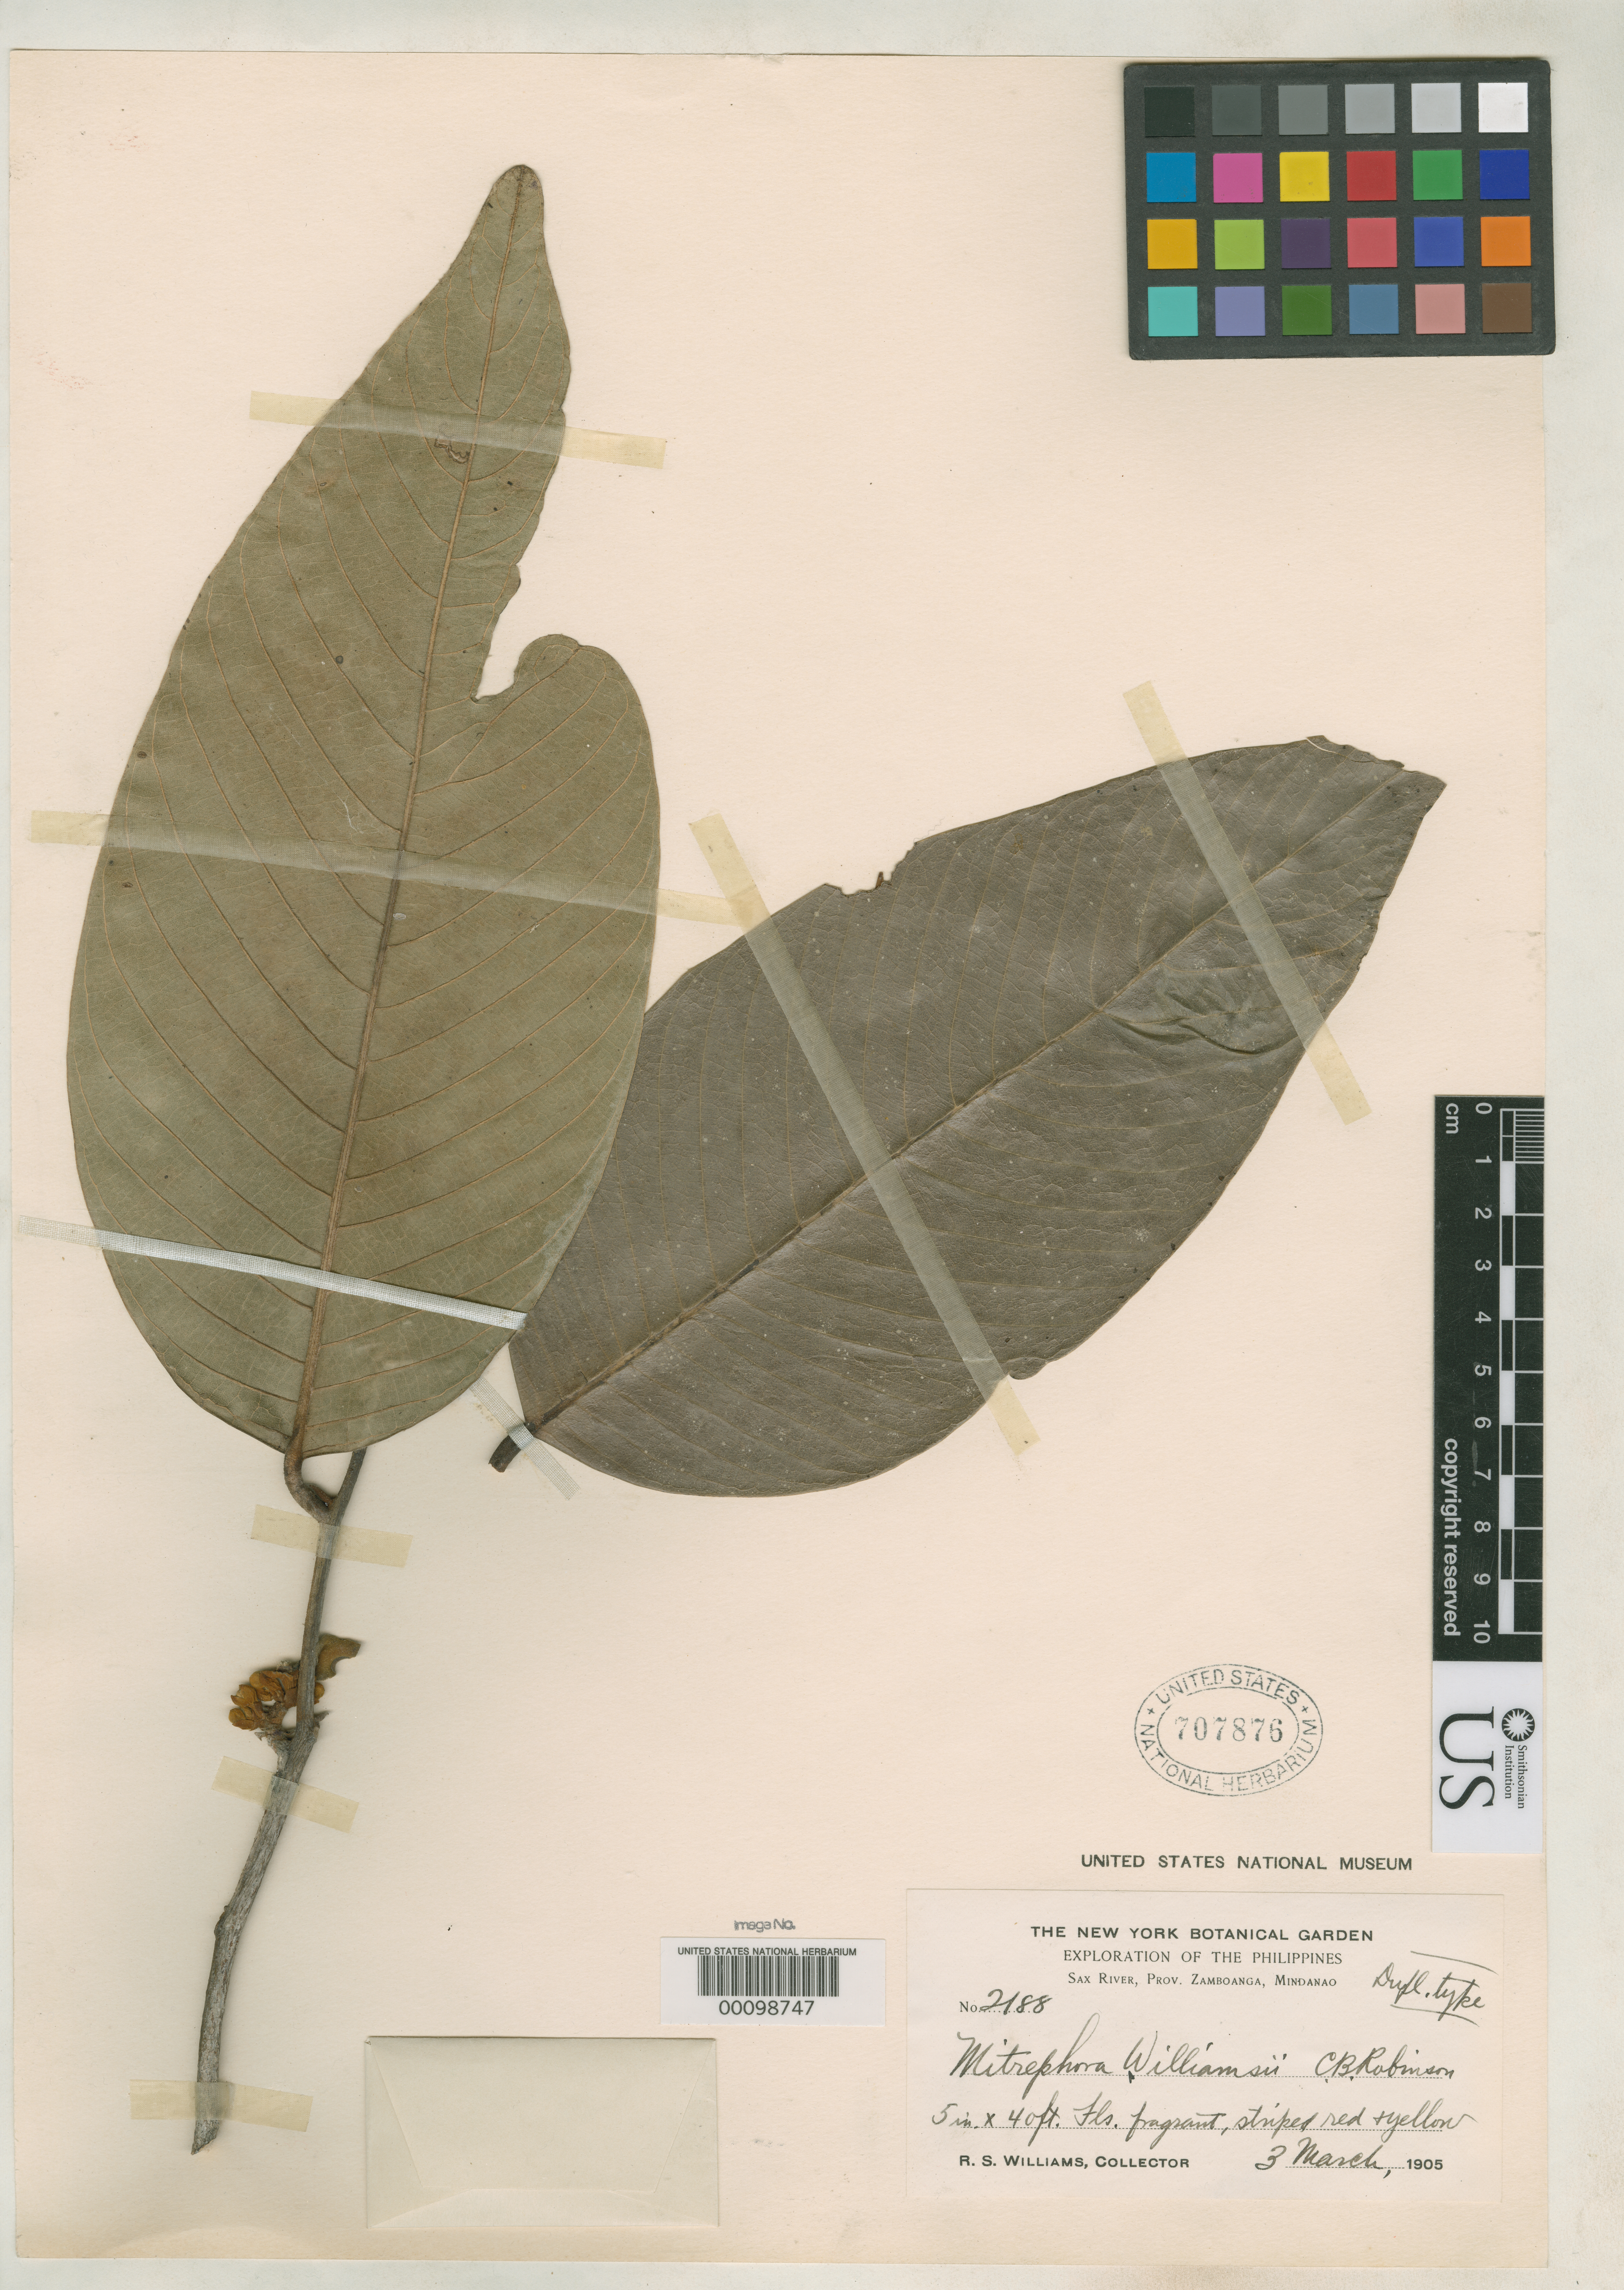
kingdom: Plantae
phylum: Tracheophyta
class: Magnoliopsida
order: Magnoliales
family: Annonaceae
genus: Mitrephora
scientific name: Mitrephora williamsii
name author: C.B. Rob.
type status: Isotype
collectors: R. S. Williams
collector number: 2188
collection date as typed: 03 Mar 1905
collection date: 1905-03-03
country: Philippines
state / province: Zamboanga Peninsula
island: Mindanao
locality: Sax River.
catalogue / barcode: US 707876